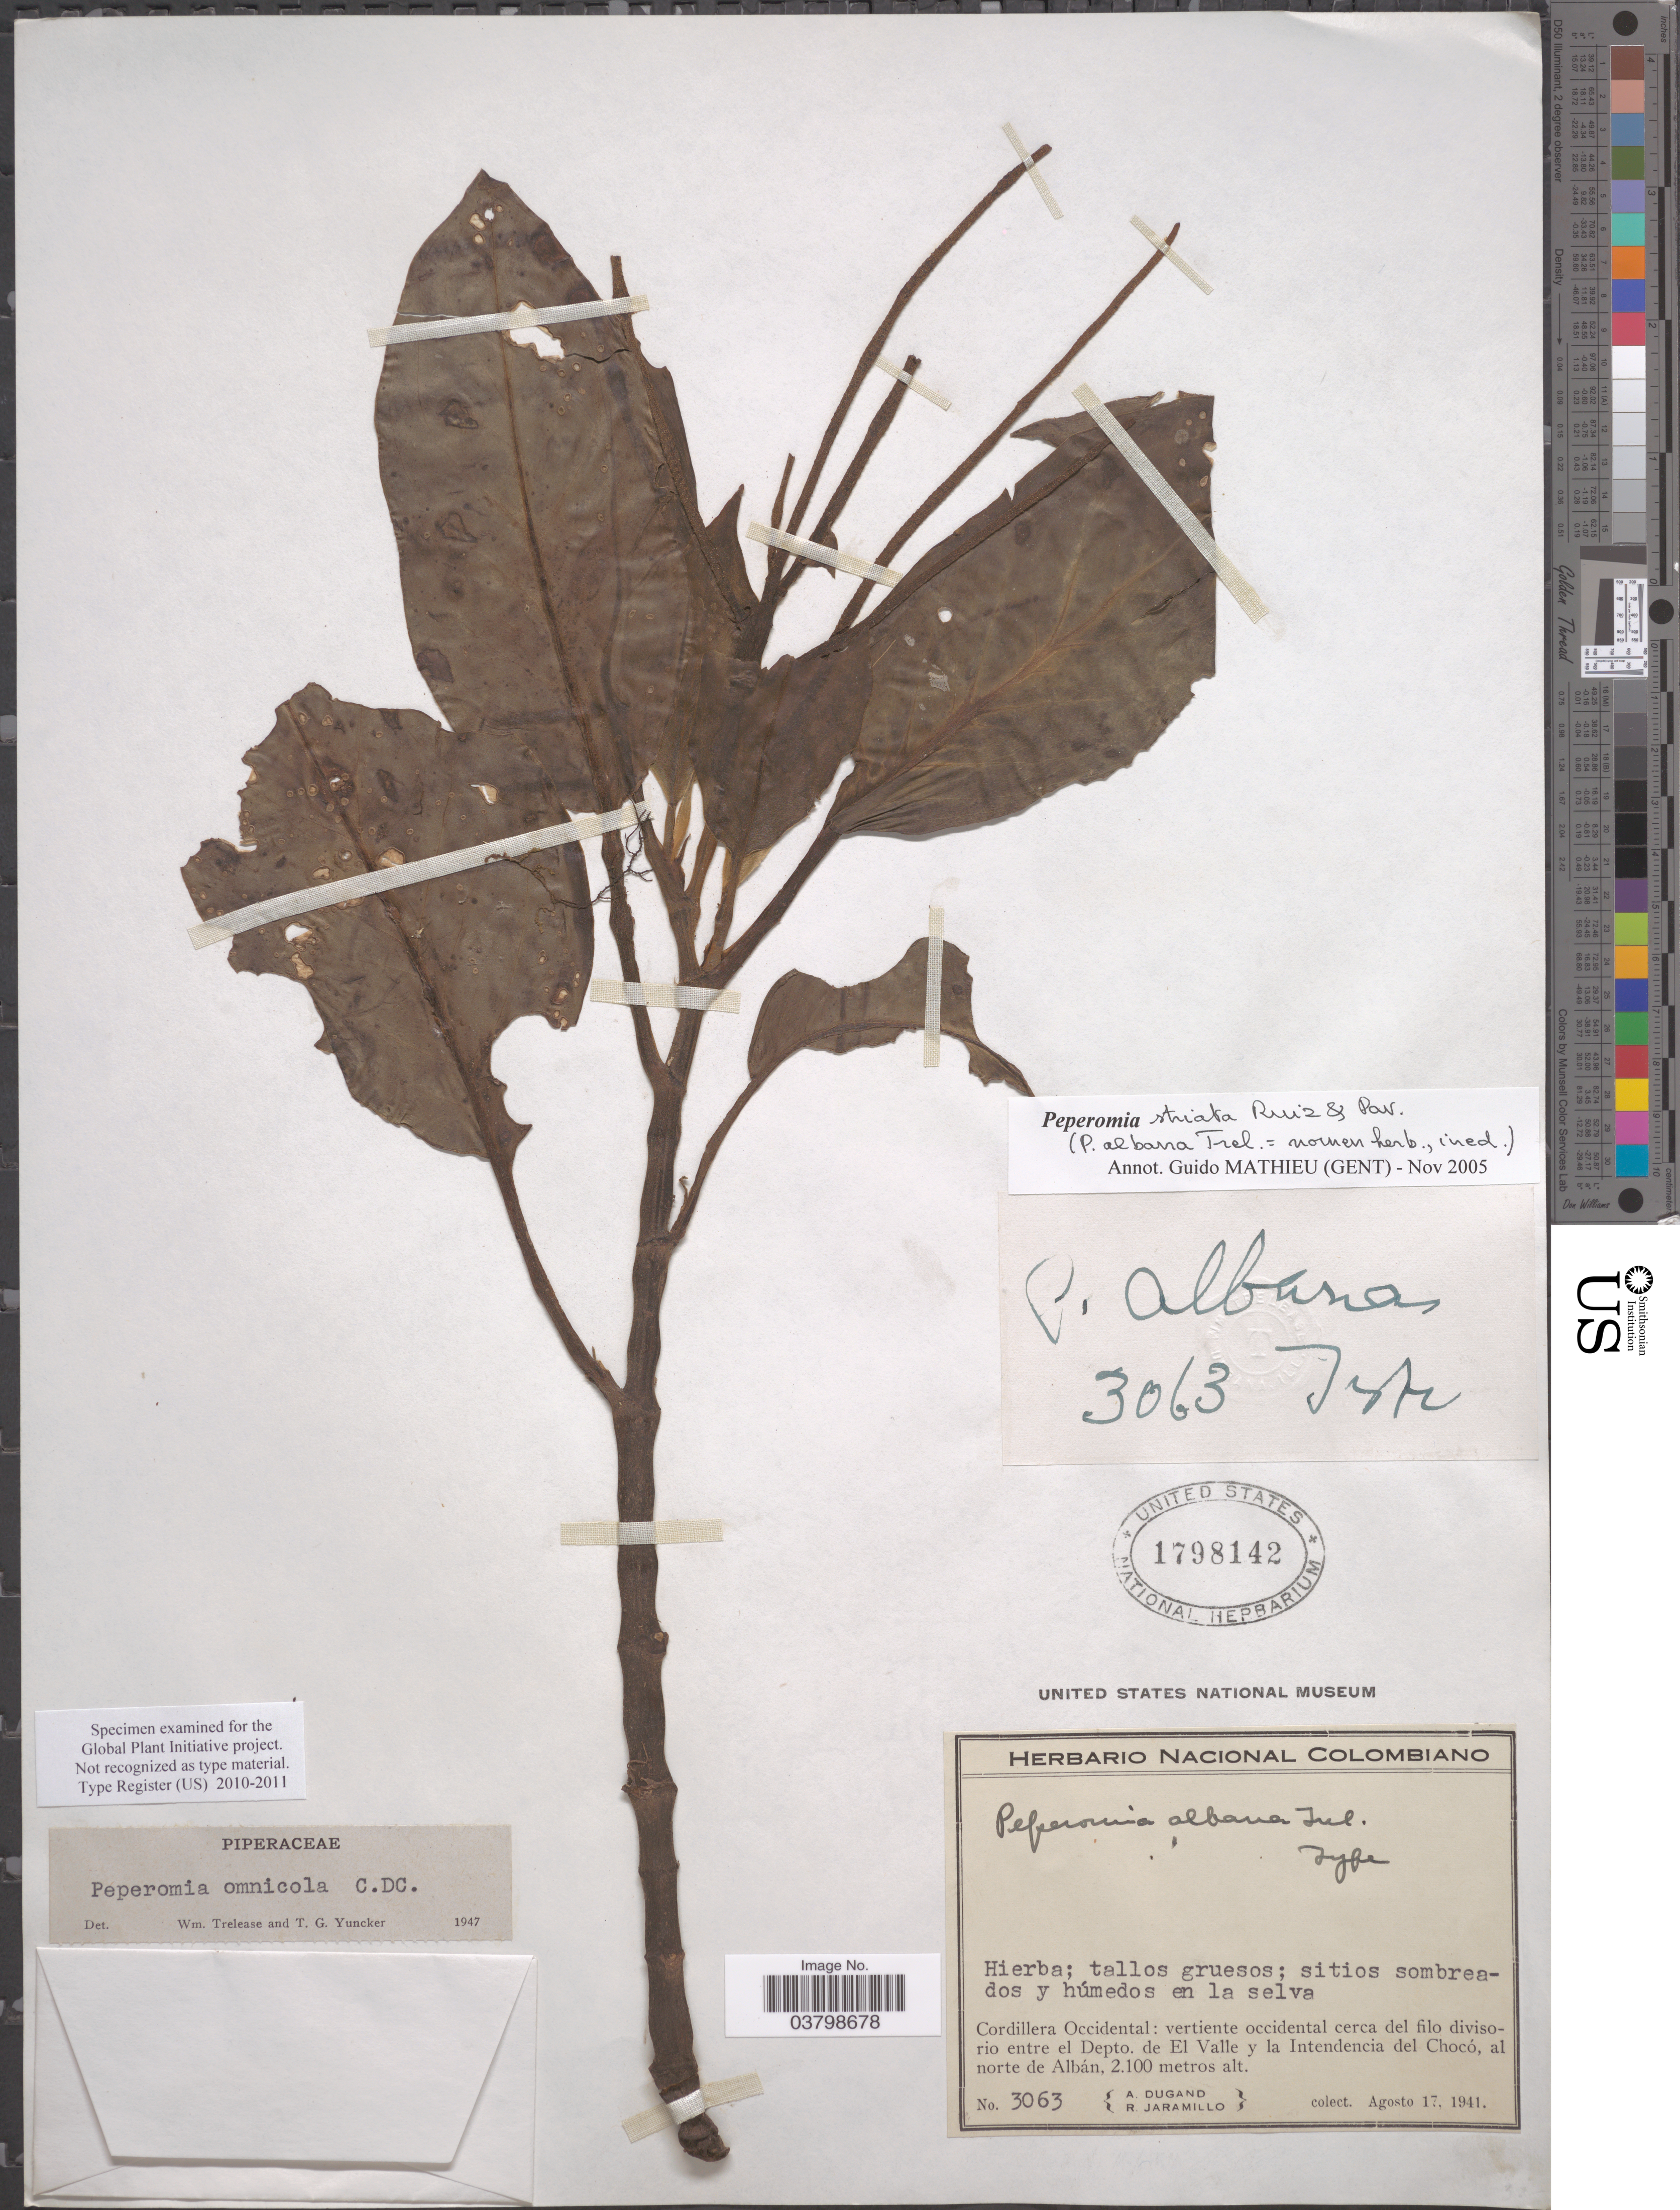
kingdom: Plantae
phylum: Tracheophyta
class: Magnoliopsida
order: Piperales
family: Piperaceae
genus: Peperomia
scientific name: Peperomia striata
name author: Ruiz & Pav.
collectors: A. Dugand & R. Jaramillo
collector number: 3063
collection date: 1941-08-17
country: Colombia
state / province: Valle del Cauca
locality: Cordillera Occidental: vertiente occidental cerca del filo divisorio entre el Depto. de El Valle y la Intendencia del Chocó, al norte de Albán.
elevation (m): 2100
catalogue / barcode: US 1798142